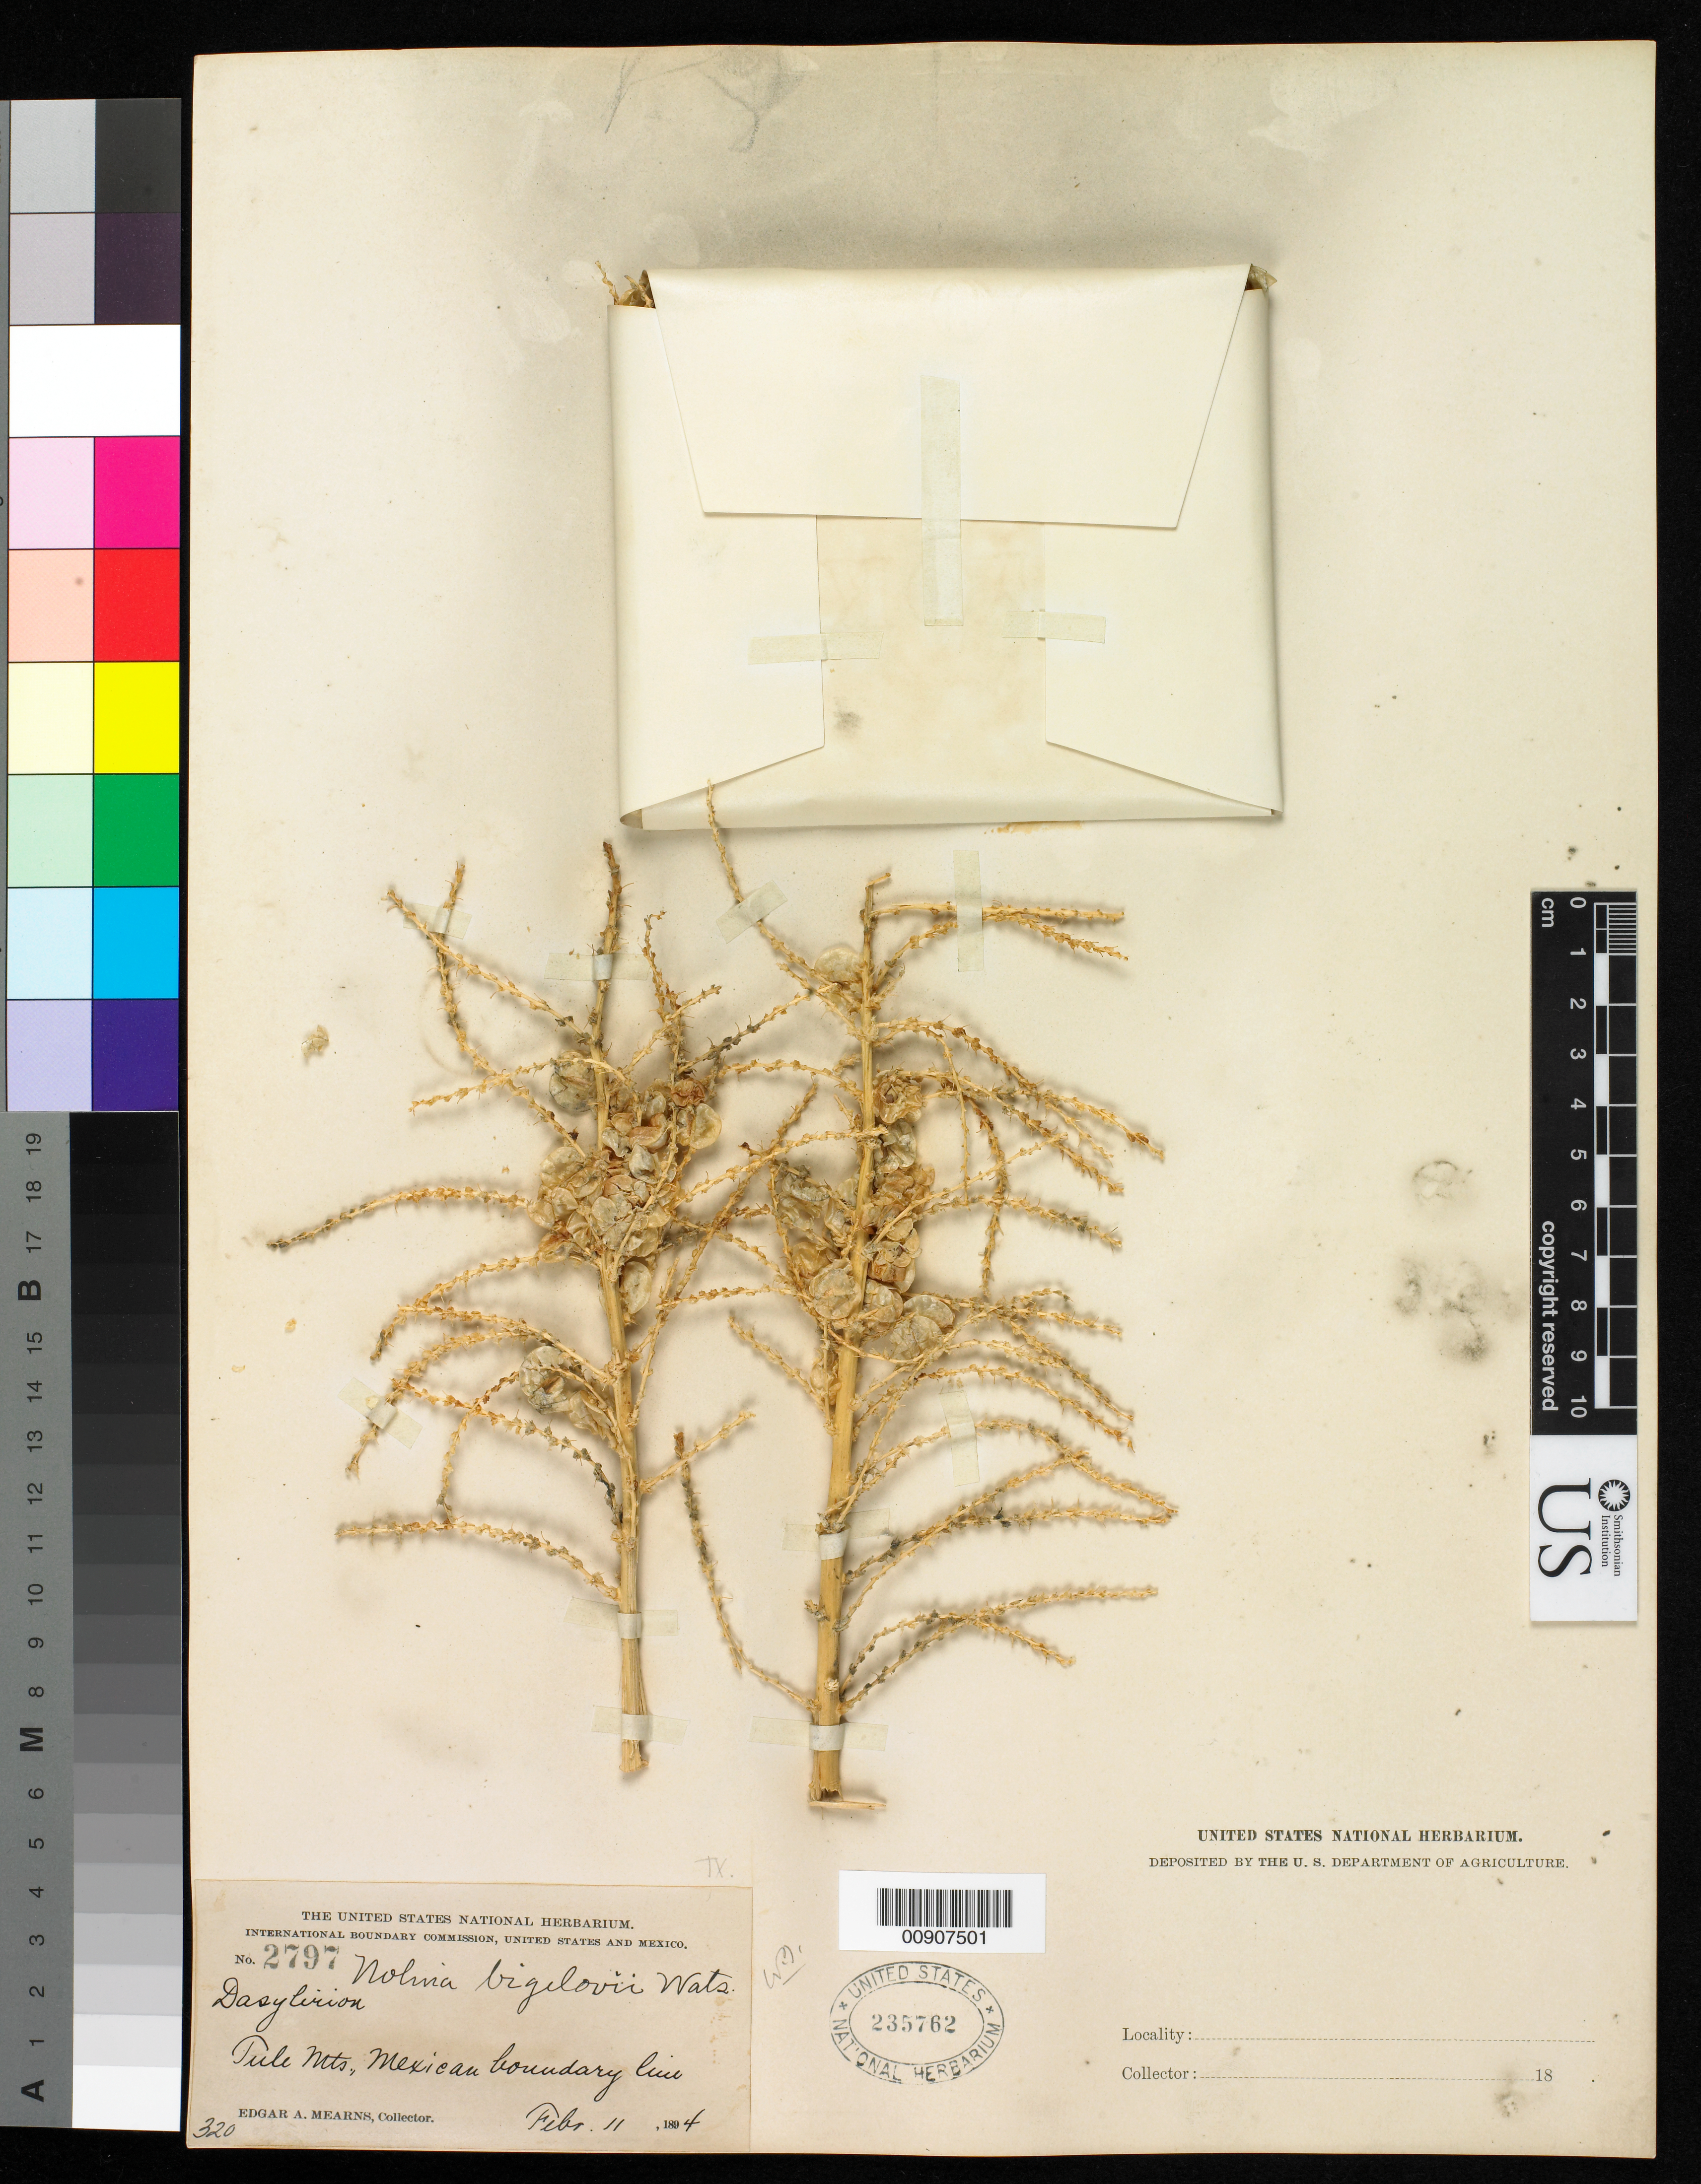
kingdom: Plantae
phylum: Tracheophyta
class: Liliopsida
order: Asparagales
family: Asparagaceae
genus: Nolina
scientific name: Nolina bigelovii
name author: (Torr.) S. Watson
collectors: E. A. Mearns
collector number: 2797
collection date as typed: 11 Feb 1894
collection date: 1894-02-11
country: United States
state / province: Texas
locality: Tule Mts., Mexican Boundary Line.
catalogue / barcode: US 235762